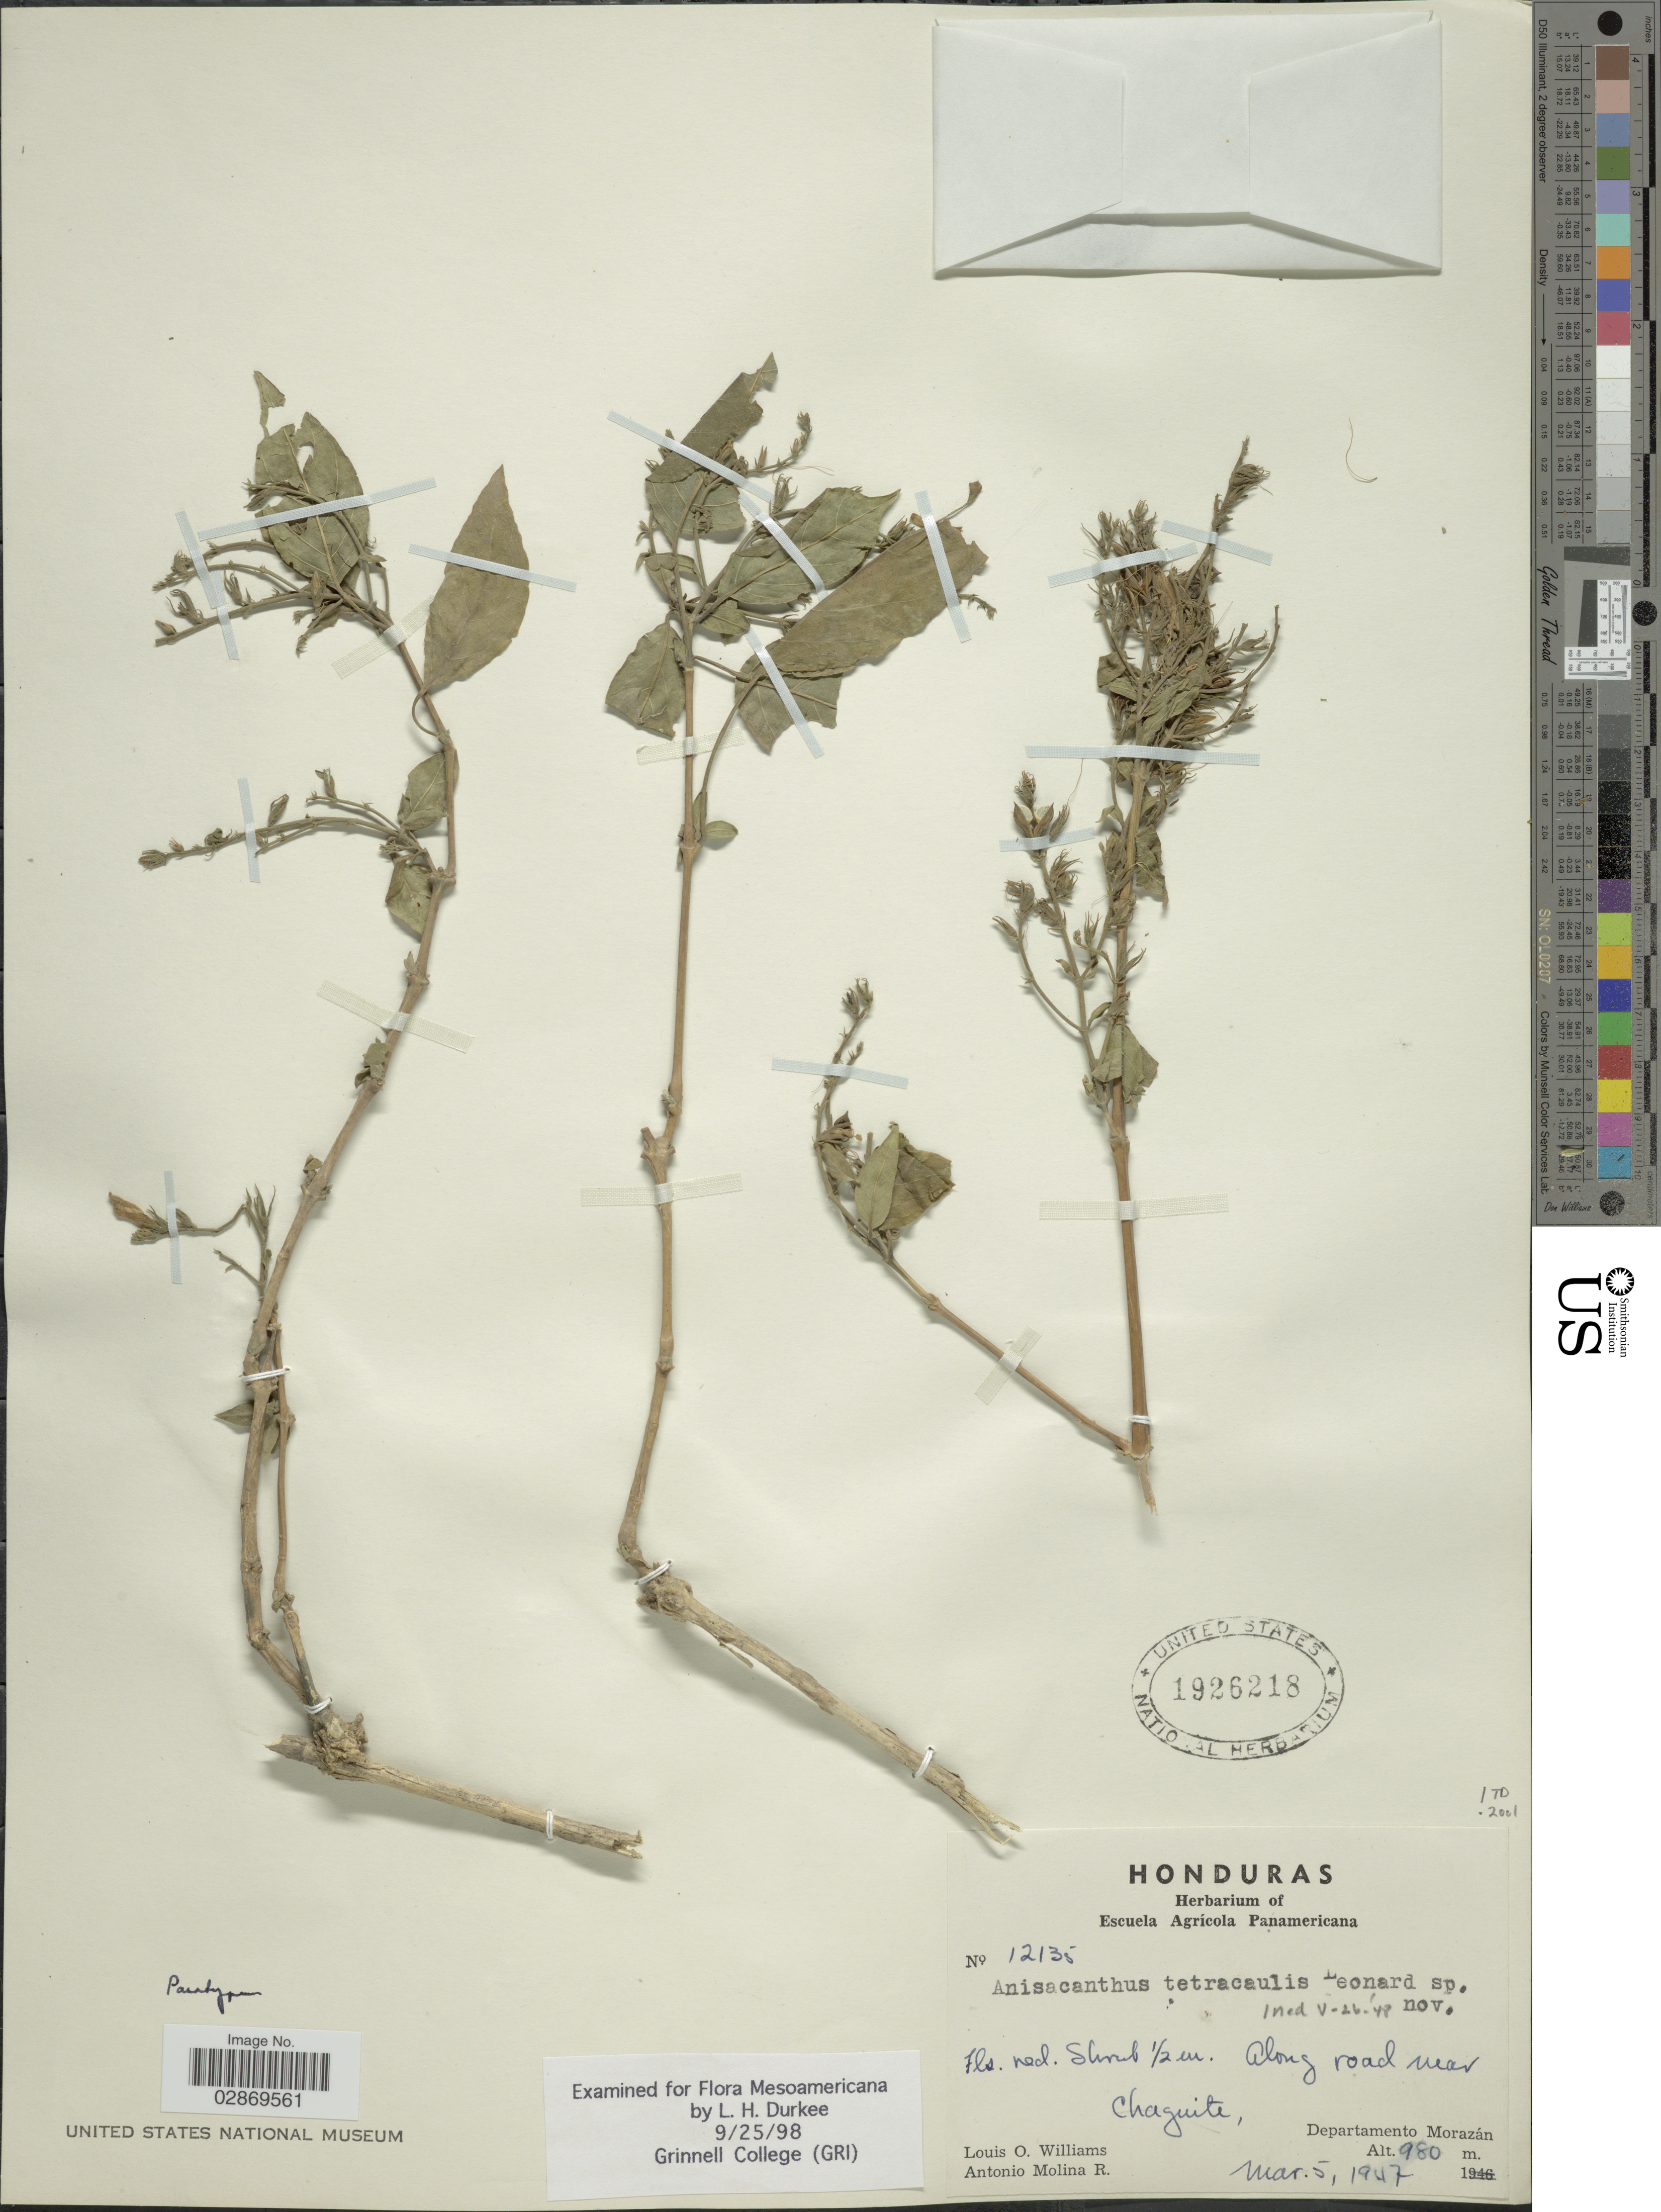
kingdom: Plantae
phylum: Tracheophyta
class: Magnoliopsida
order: Lamiales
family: Acanthaceae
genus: Anisacanthus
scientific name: Anisacanthus tetracaulis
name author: Leonard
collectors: L. O. Williams & A. Molina R.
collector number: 12135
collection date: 1947-03-05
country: Honduras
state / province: Fco. Morazán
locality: Along road near Chaguite, Departamento Morazán.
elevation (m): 980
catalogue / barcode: US 1926218